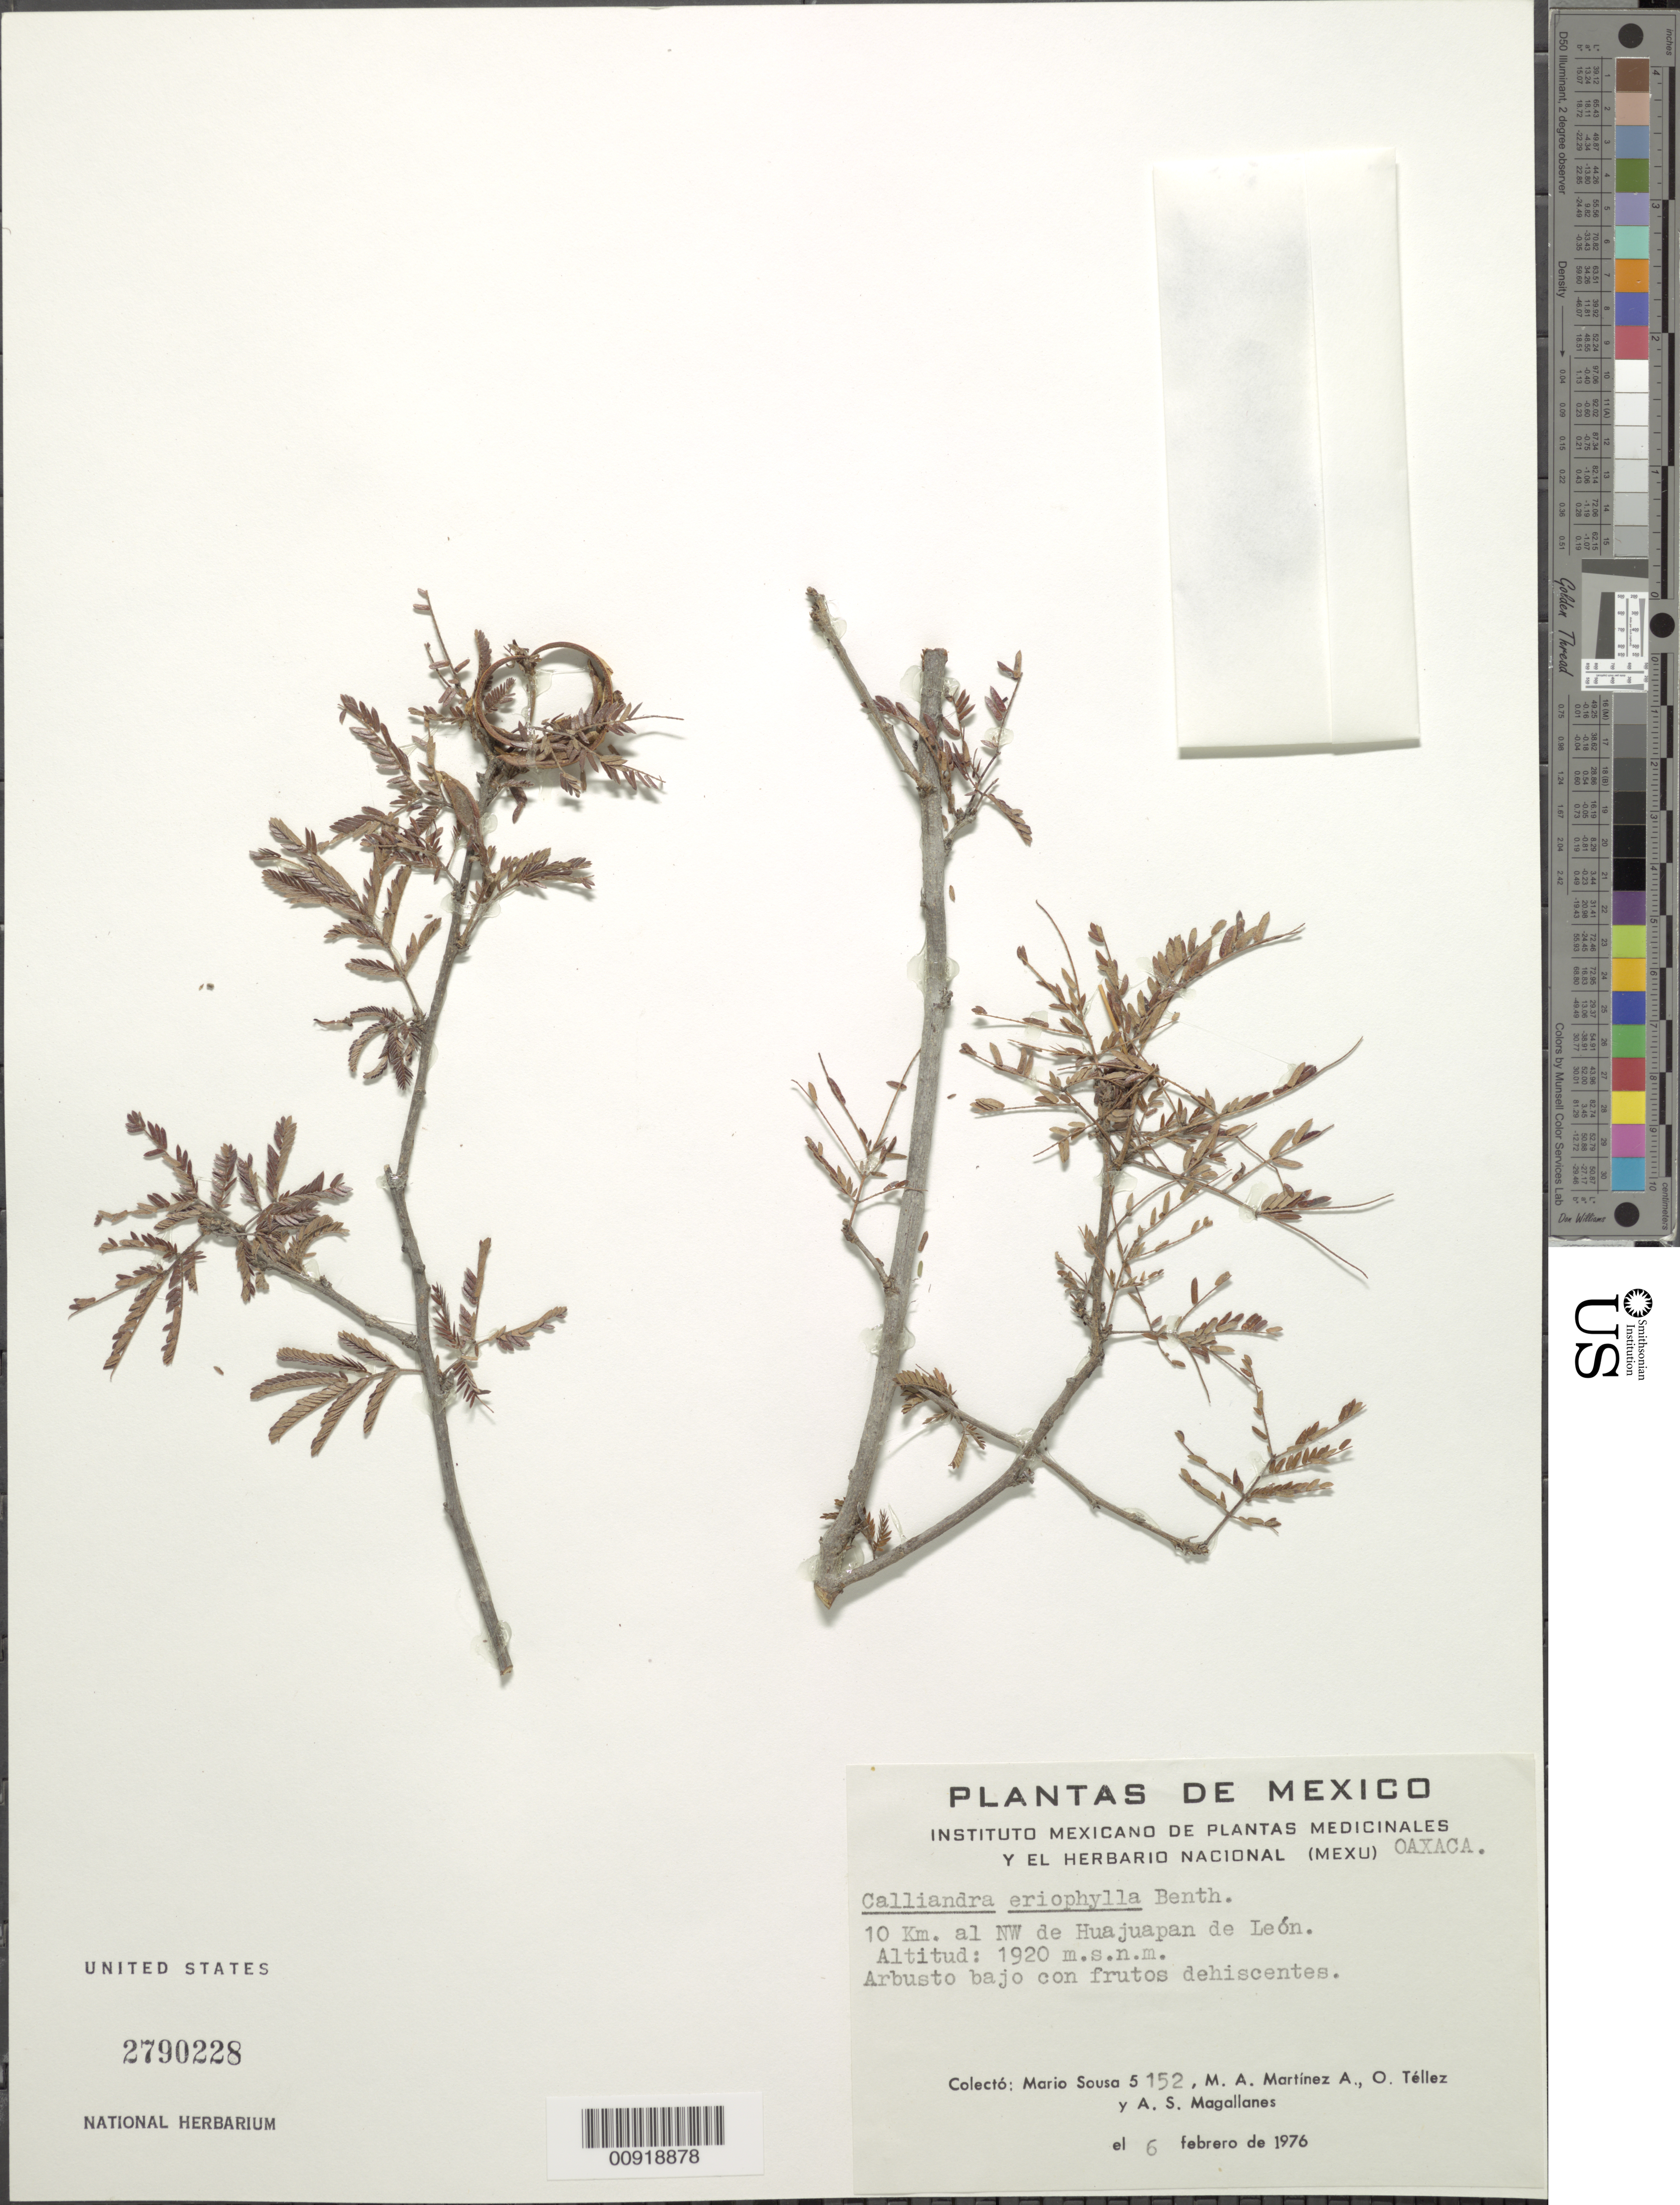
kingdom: Plantae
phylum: Tracheophyta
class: Magnoliopsida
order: Fabales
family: Fabaceae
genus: Calliandra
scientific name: Calliandra eriophylla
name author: Benth.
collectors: M. Sousa S., M. A. Martínez Alfaro, O. Téllez V. & A. Magallanes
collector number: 5152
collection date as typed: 06 Feb 1976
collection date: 1976-02-06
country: Mexico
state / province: Oaxaca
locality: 10 km. al NW de Huajuapan de León.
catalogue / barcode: US 2790228